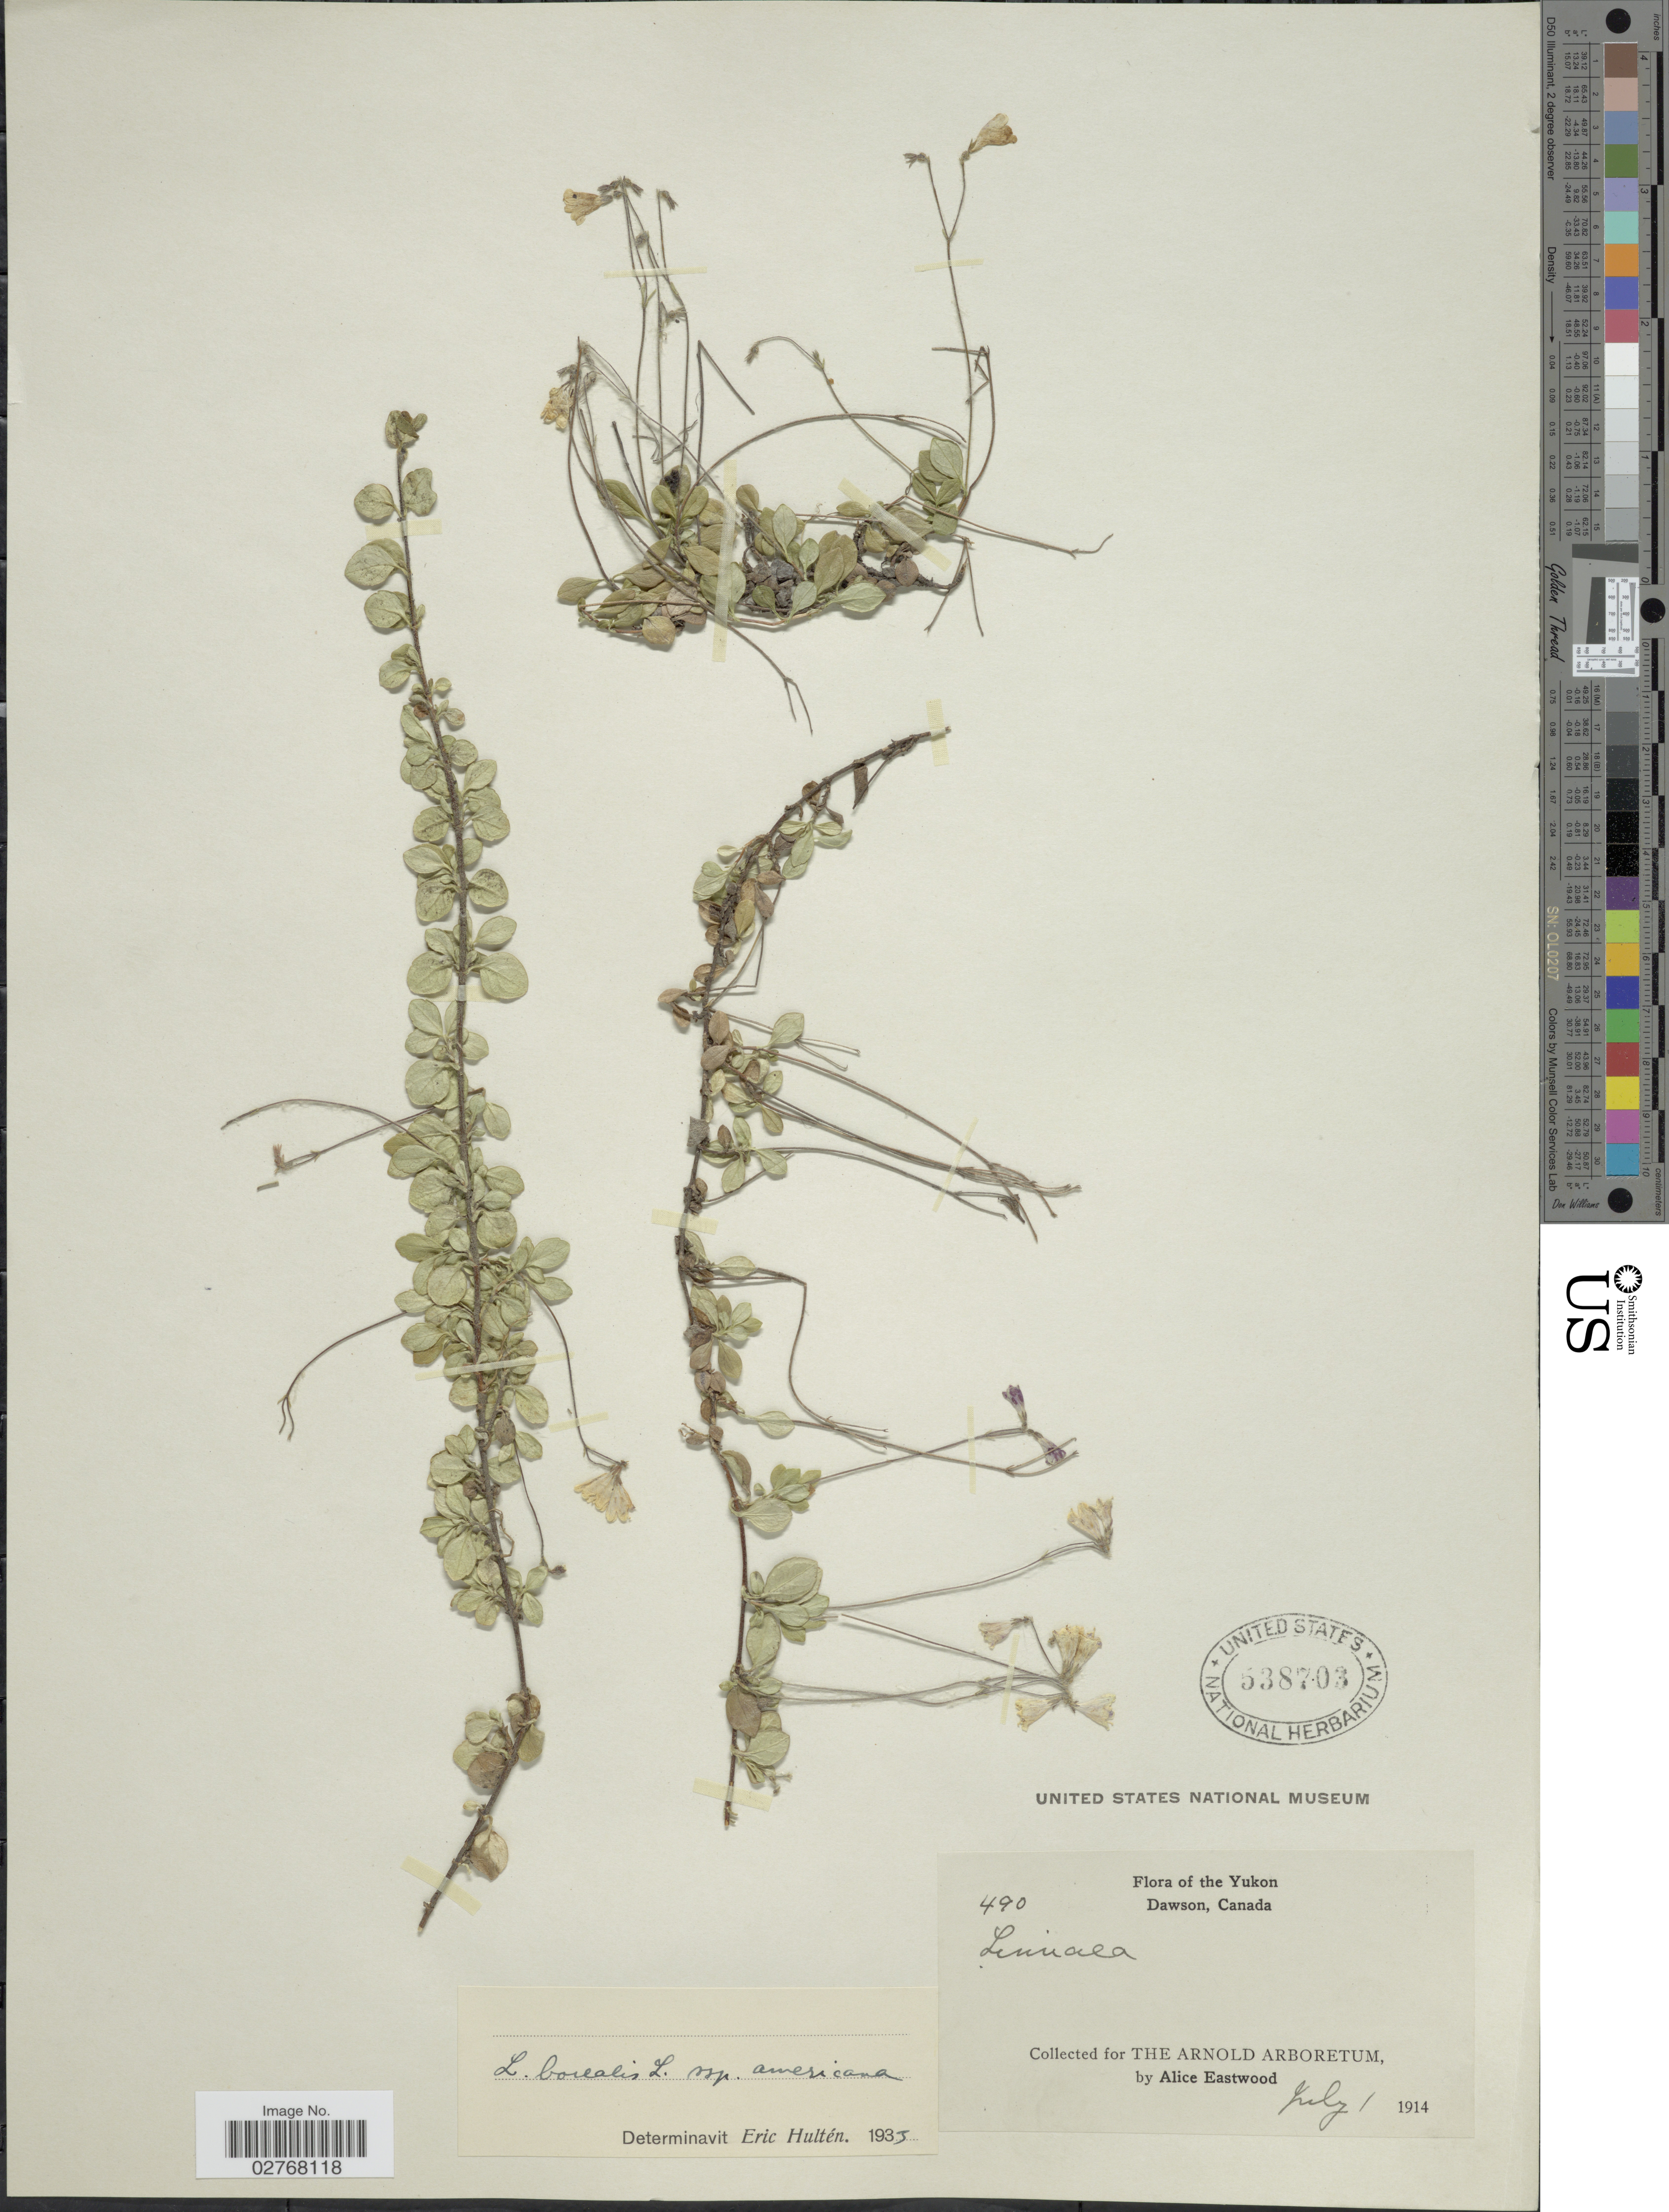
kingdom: Plantae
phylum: Tracheophyta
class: Magnoliopsida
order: Dipsacales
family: Caprifoliaceae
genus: Linnaea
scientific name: Linnaea borealis var. americana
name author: (J. Forbes) Rehder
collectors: A. Eastwood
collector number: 490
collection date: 1914-07-01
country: Canada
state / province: Yukon Territory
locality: The Yukon, Dawson.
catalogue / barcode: US 538703